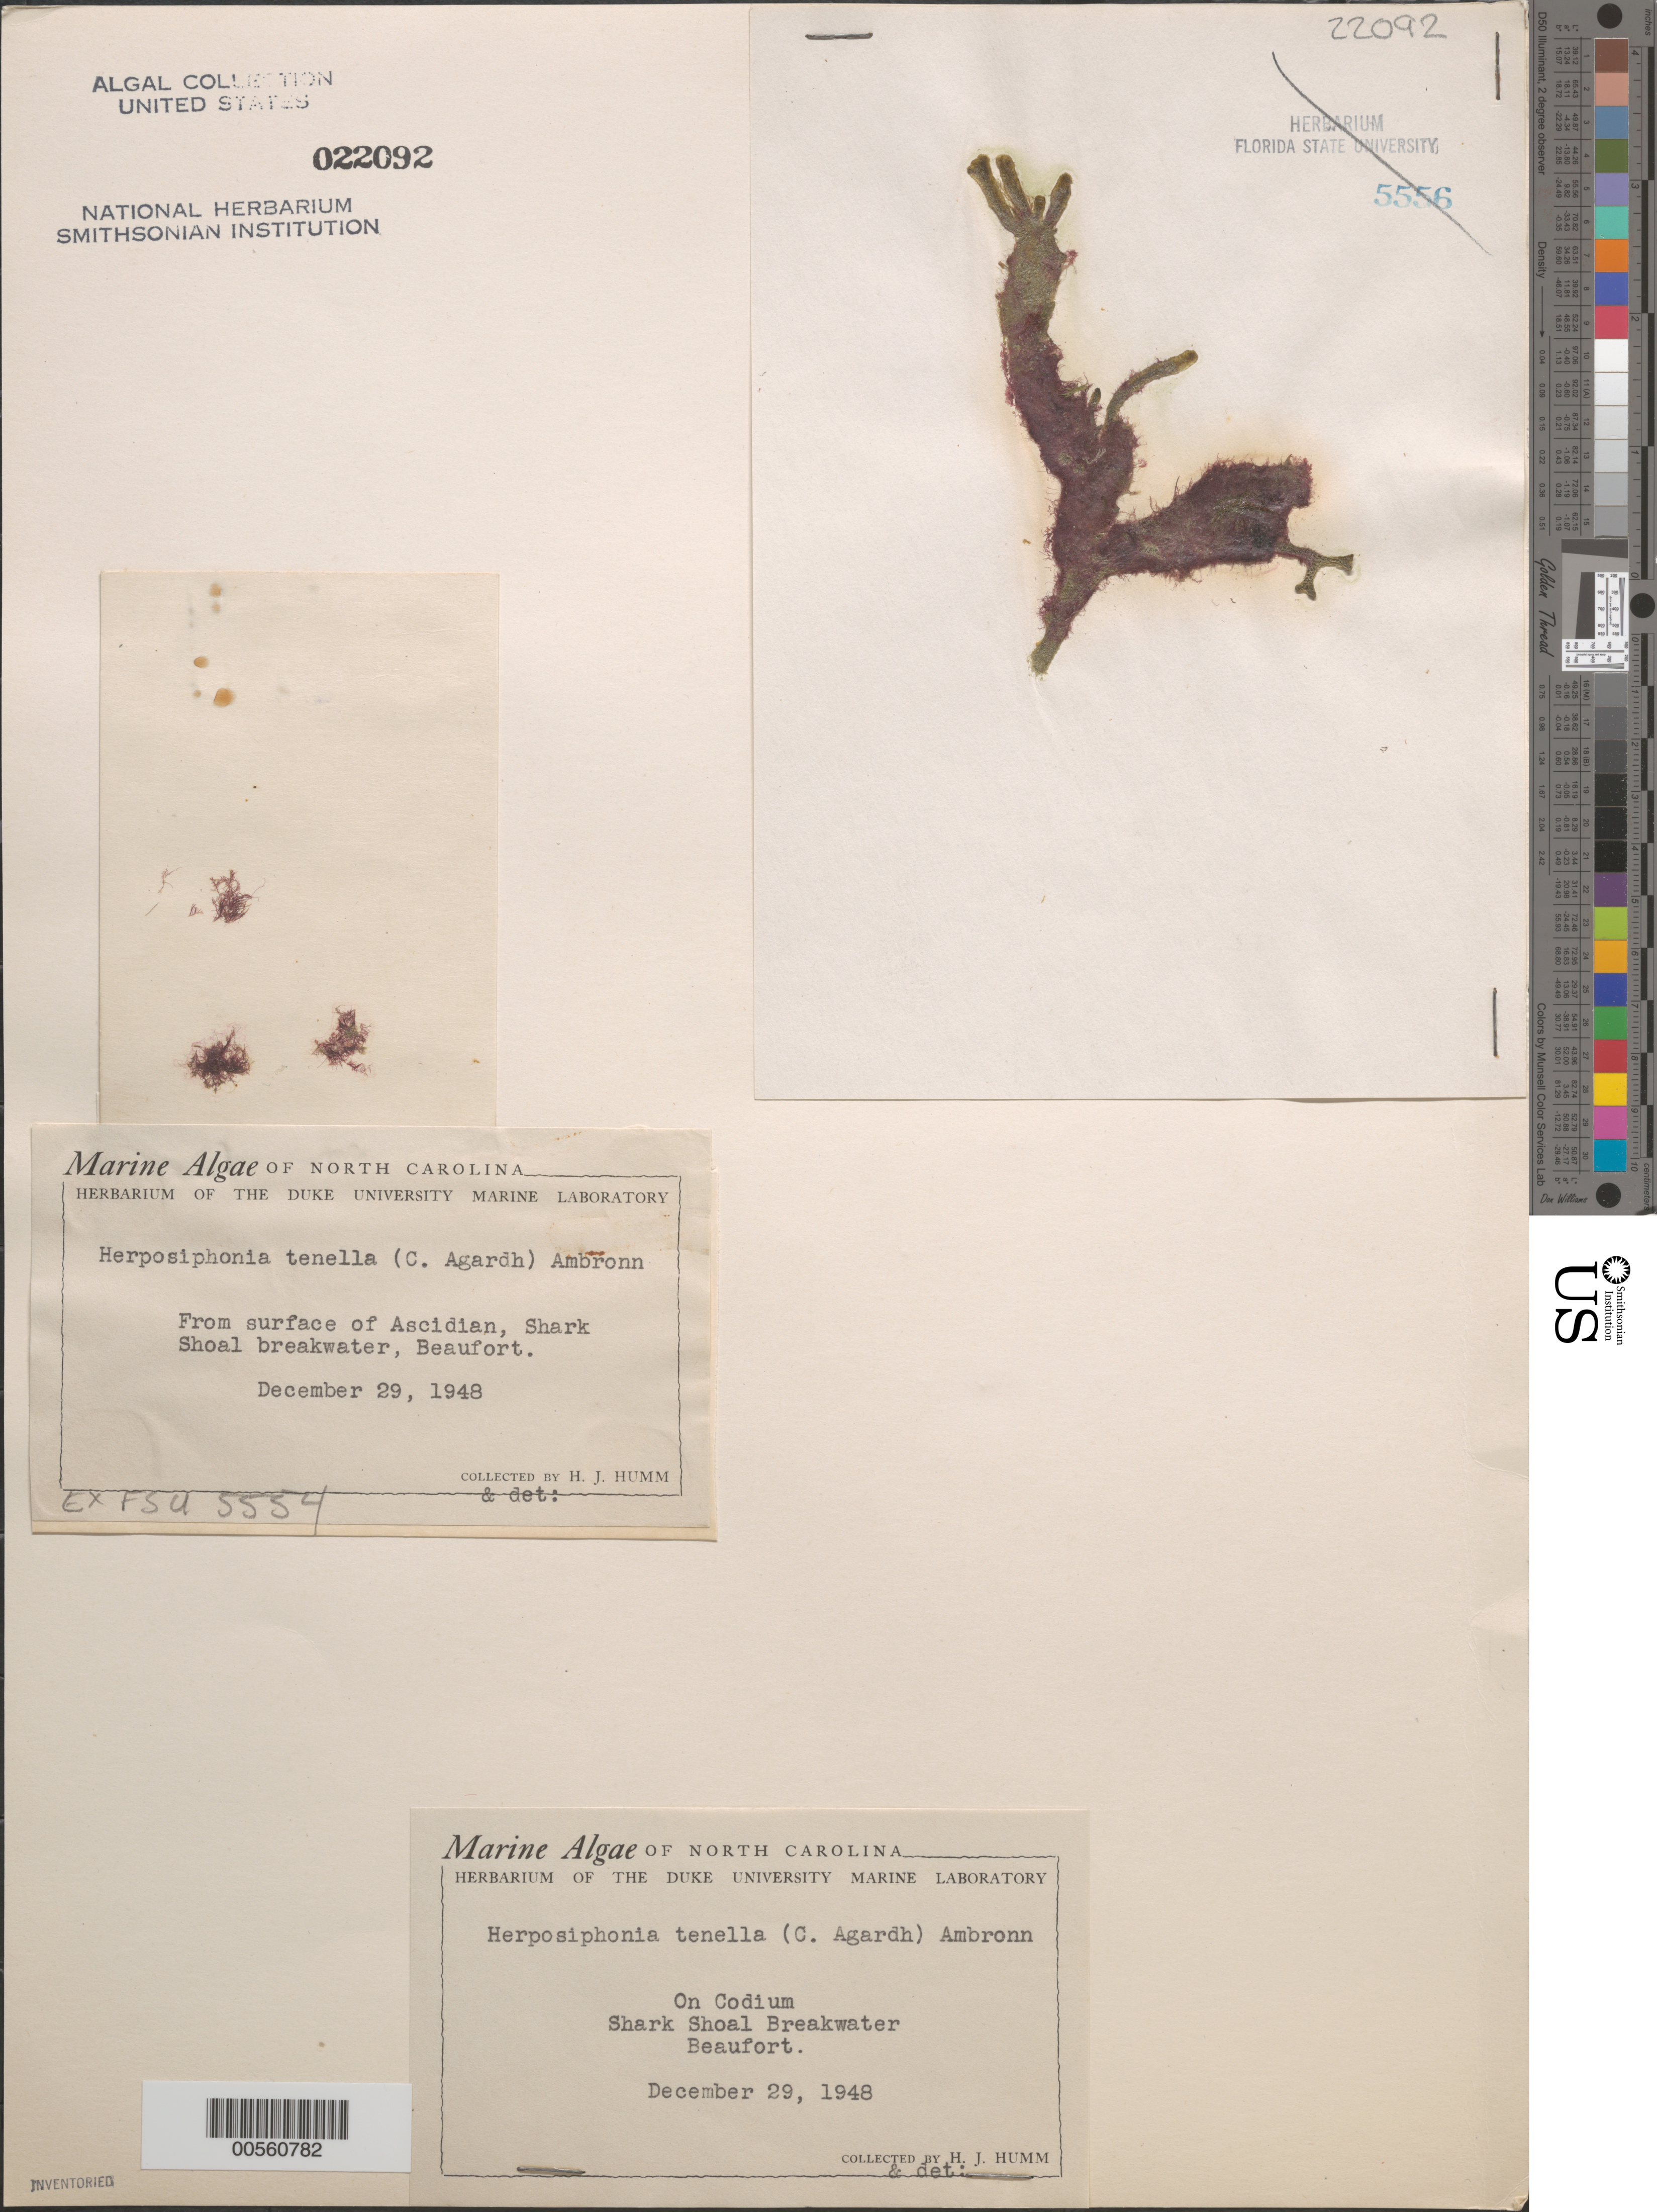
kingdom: Plantae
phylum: Rhodophyta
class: Florideophyceae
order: Ceramiales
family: Rhodomelaceae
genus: Herposiphonia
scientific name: Herposiphonia tenella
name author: (C. Agardh) Ambronn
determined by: Humm, Harold J.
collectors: H. J. Humm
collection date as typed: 29 Dec 1948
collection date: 1948-12-29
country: United States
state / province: North Carolina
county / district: Carteret County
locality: Beaufort, Shark Shoal breakwater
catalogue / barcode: US 22092